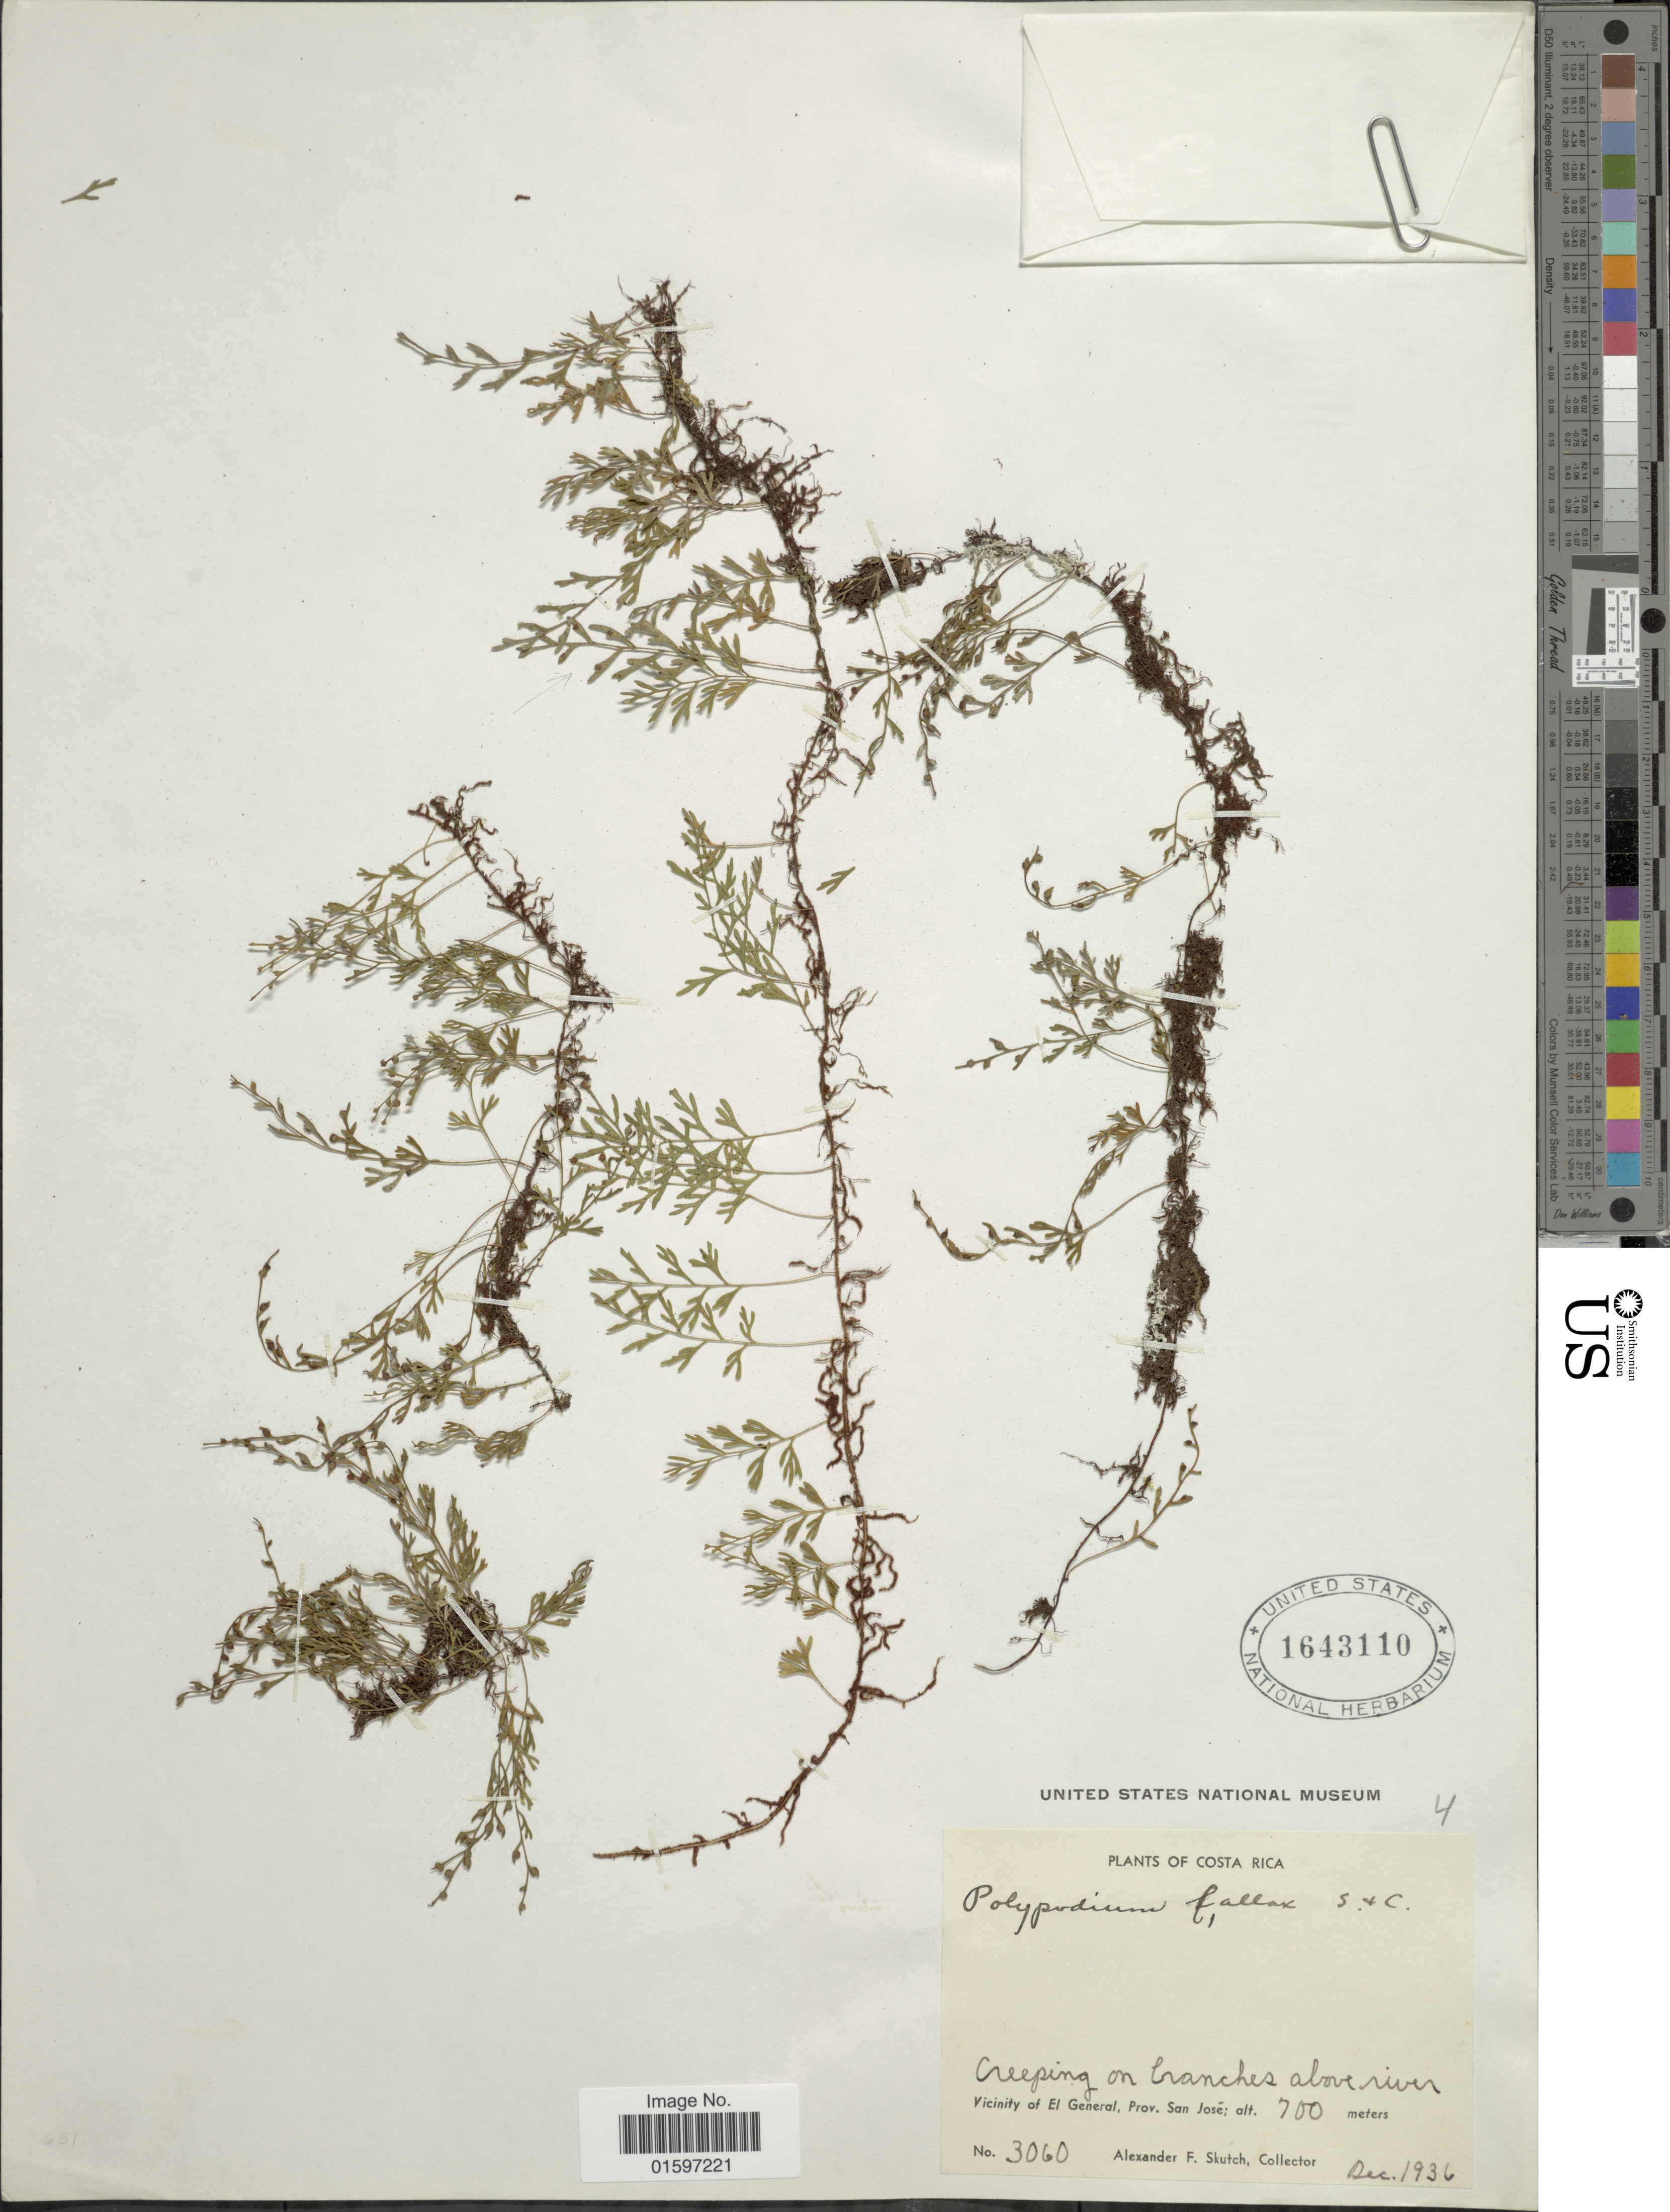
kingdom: Plantae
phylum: Tracheophyta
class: Polypodiopsida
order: Polypodiales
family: Polypodiaceae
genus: Pleopeltis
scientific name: Pleopeltis fallax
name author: (Schltdl. & Cham.) Mickel & Beitel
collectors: A. F. Skutch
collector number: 3060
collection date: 1936-12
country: Costa Rica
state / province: San José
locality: Creeping on branches above river, Vicinity of El General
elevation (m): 700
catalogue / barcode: US 1643110